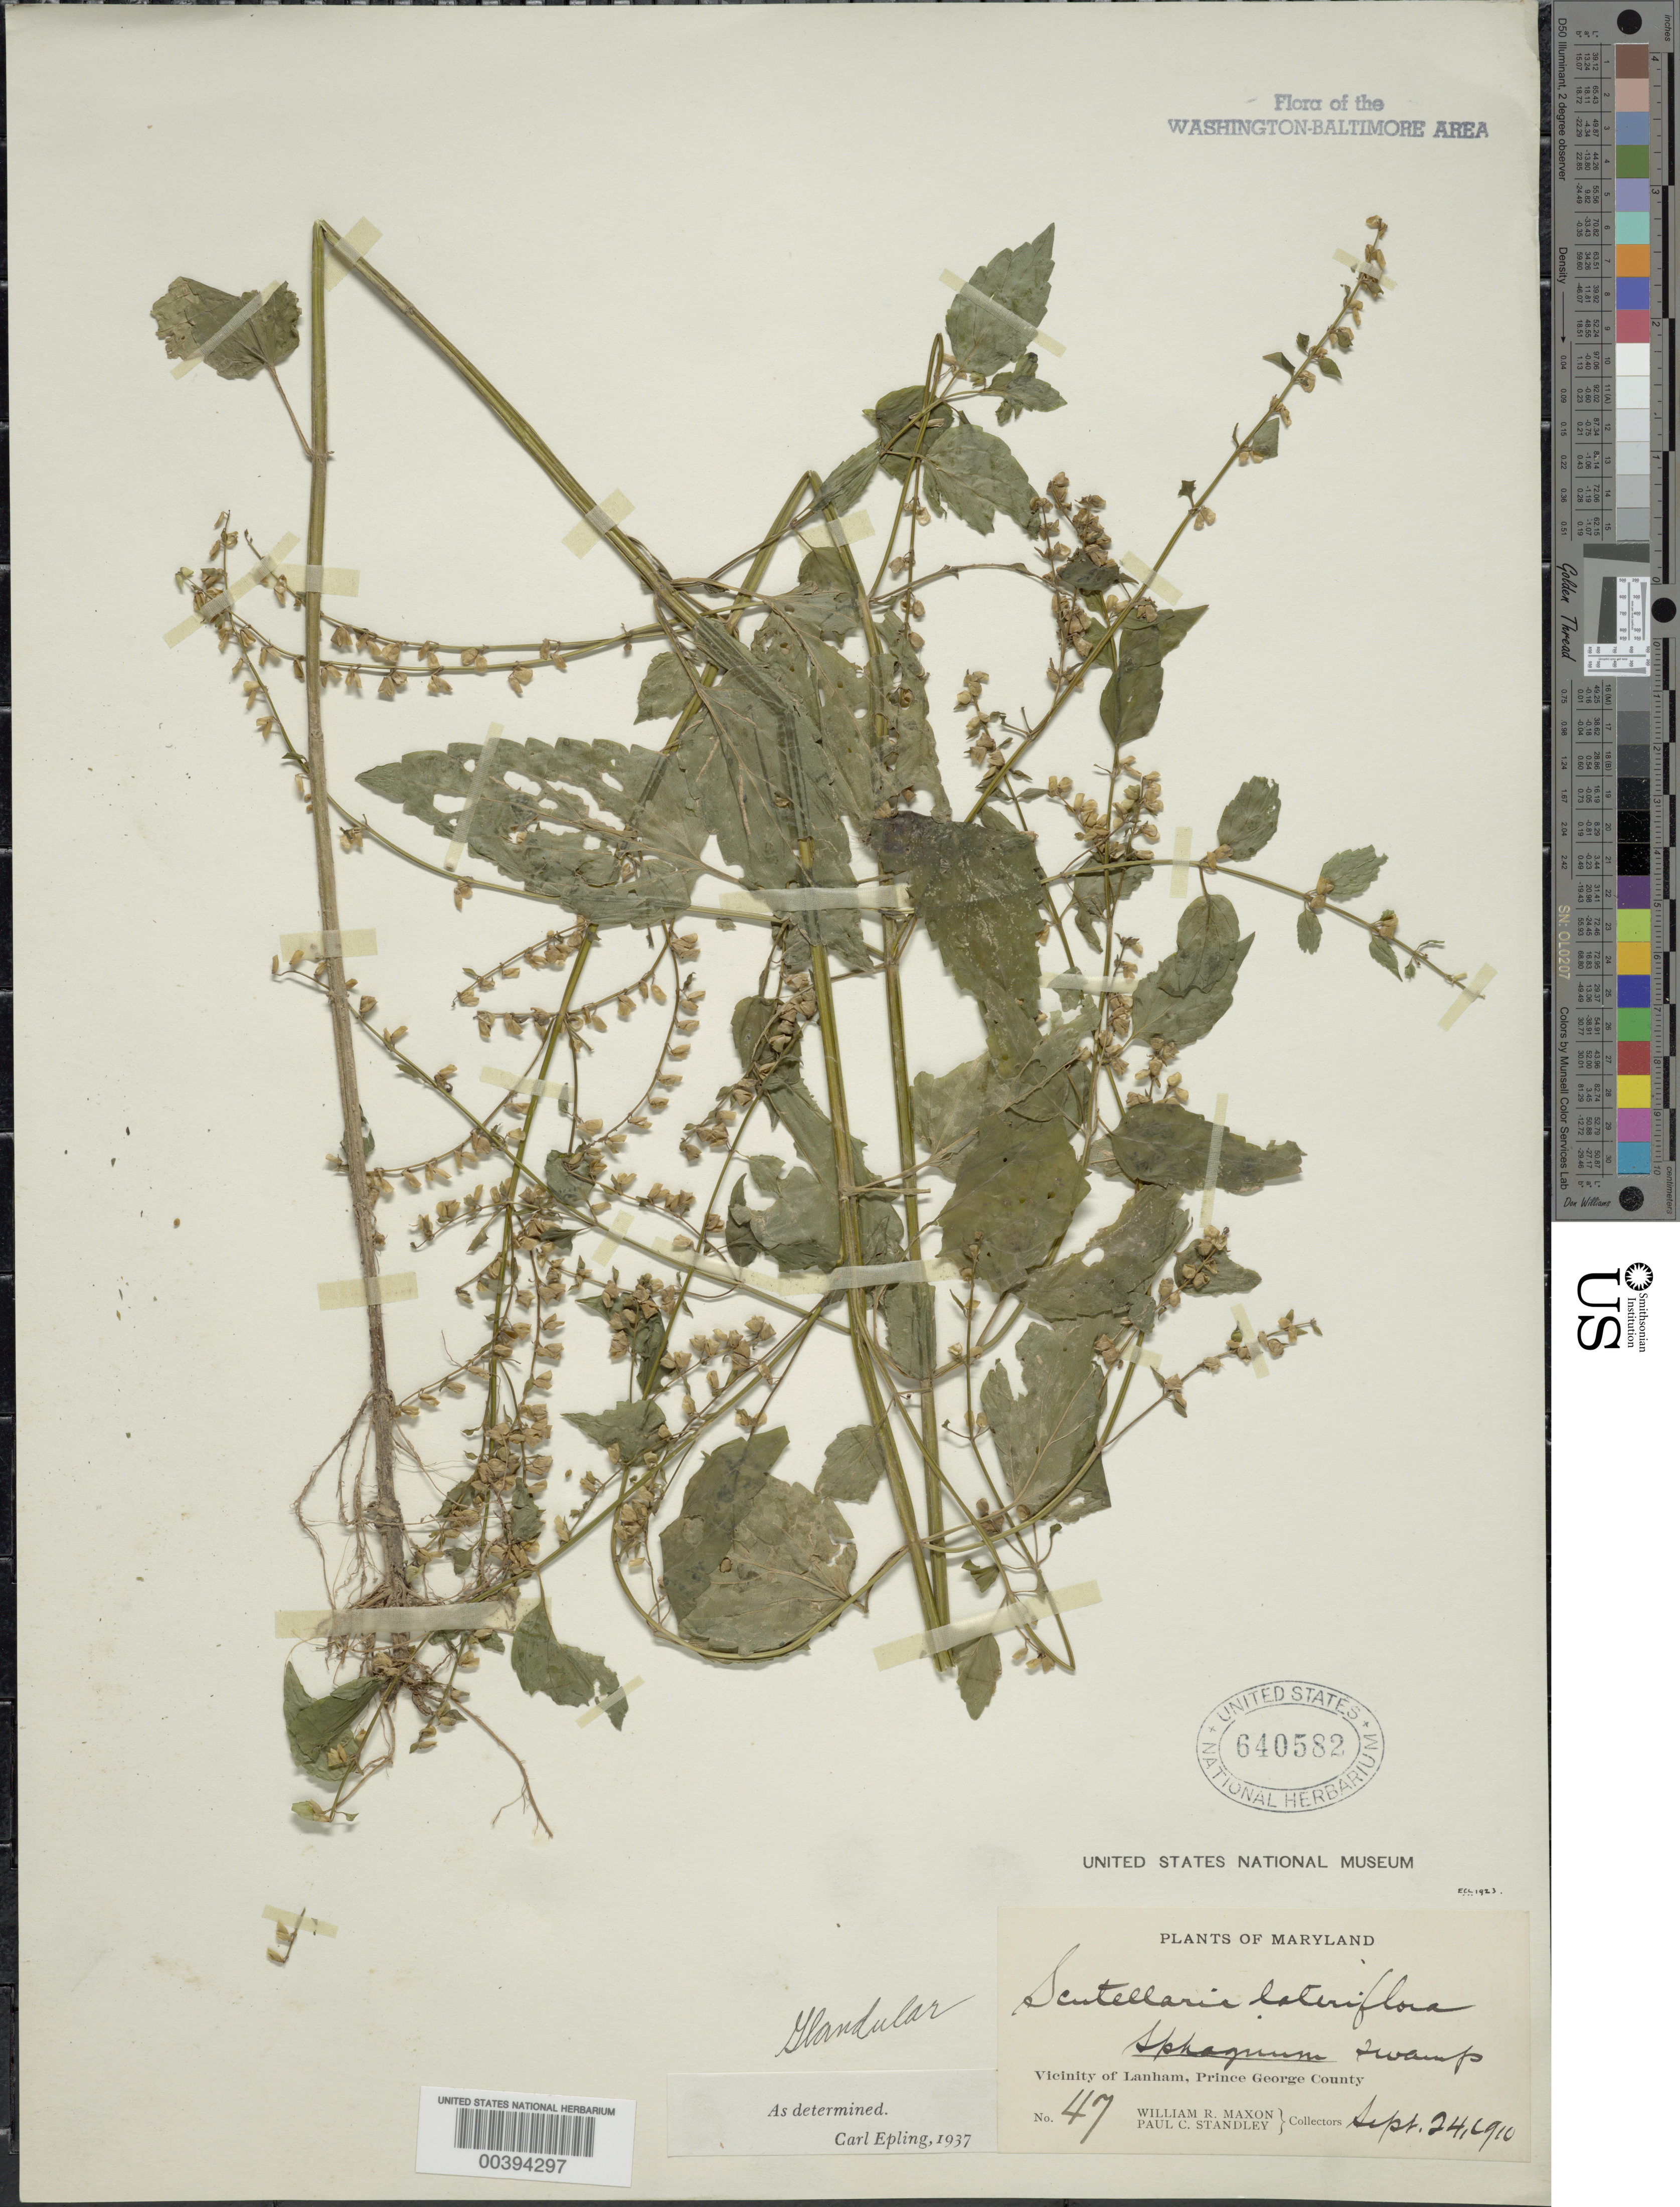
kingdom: Plantae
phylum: Tracheophyta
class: Magnoliopsida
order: Lamiales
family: Lamiaceae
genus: Scutellaria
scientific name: Scutellaria lateriflora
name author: L.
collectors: W. R. Maxon & P. C. Standley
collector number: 47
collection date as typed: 24 Sep 1910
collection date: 1910-09-24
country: United States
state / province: Maryland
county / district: Prince George's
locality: Lanham vicinity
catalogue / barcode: US 640582